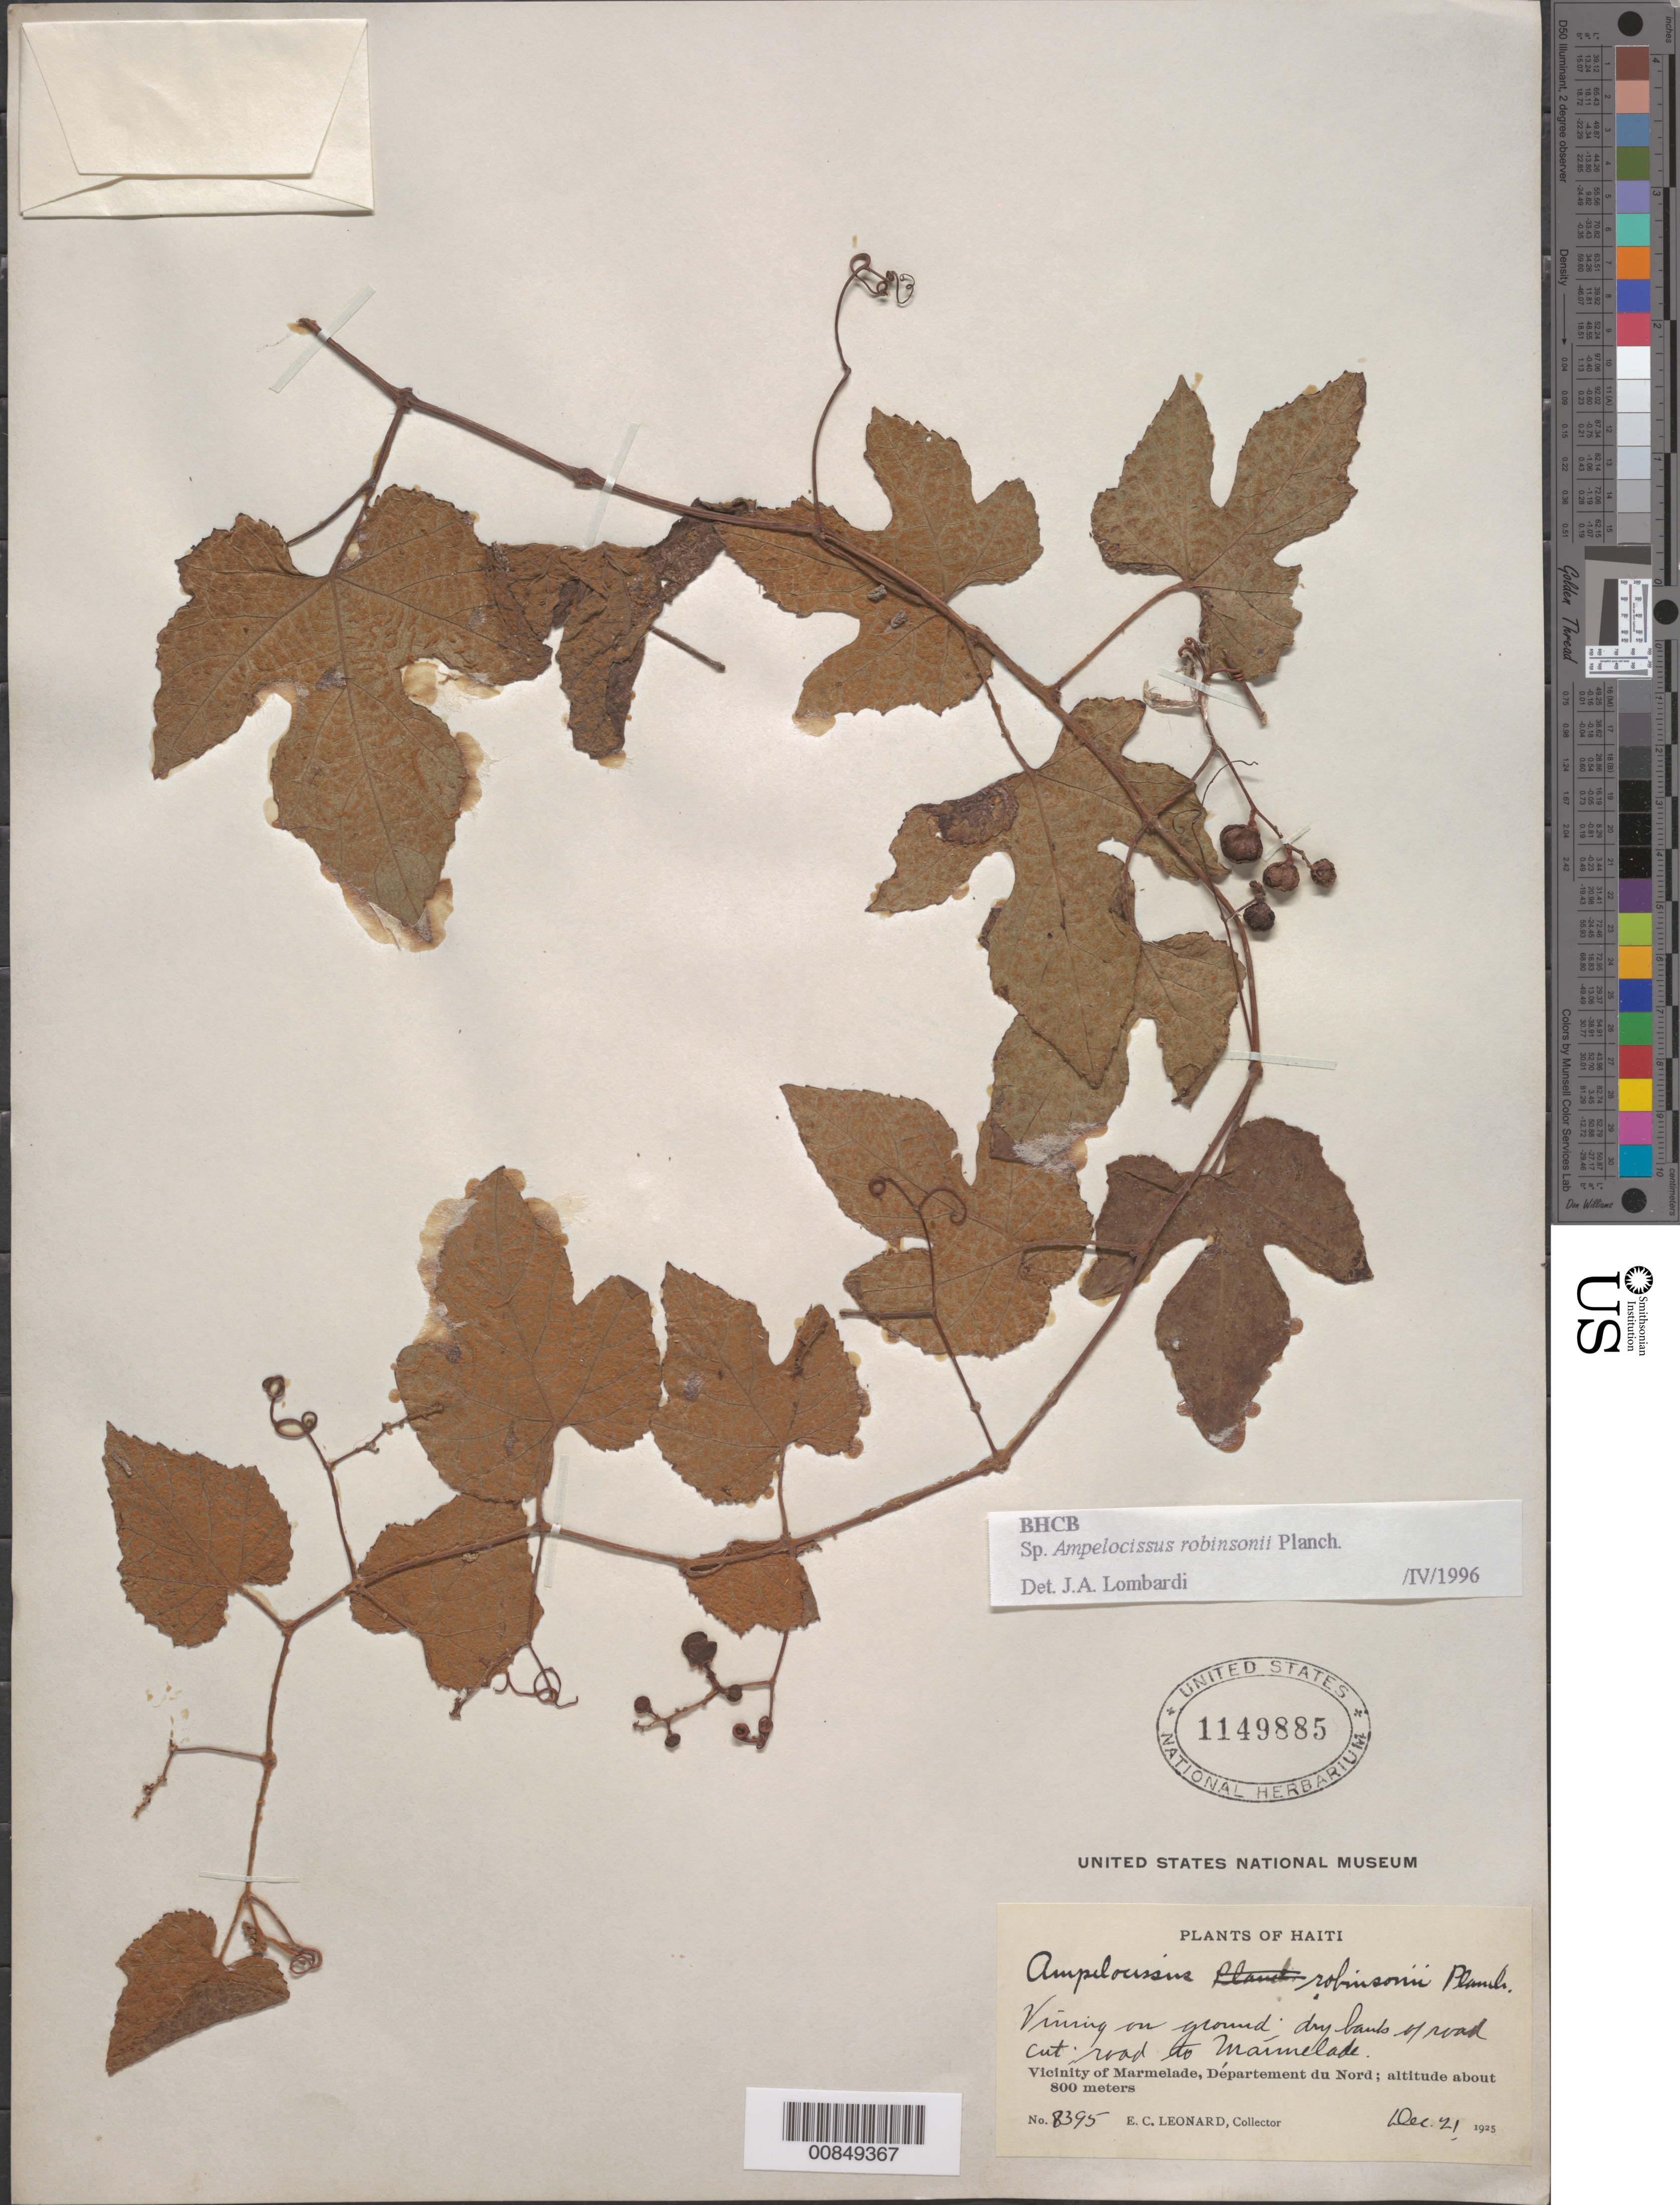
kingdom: Plantae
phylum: Tracheophyta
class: Magnoliopsida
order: Vitales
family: Vitaceae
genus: Ampelocissus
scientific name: Ampelocissus robinsonii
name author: Planch.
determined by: Lombardi, Julio A.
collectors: E. C. Leonard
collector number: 8395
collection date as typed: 21 Dec 1925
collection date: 1925-12-21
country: Haiti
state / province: Nord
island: Hispaniola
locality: Vicinity of Marmelade, road to town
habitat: On ground of dry bank of road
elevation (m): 800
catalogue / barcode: US 1149885